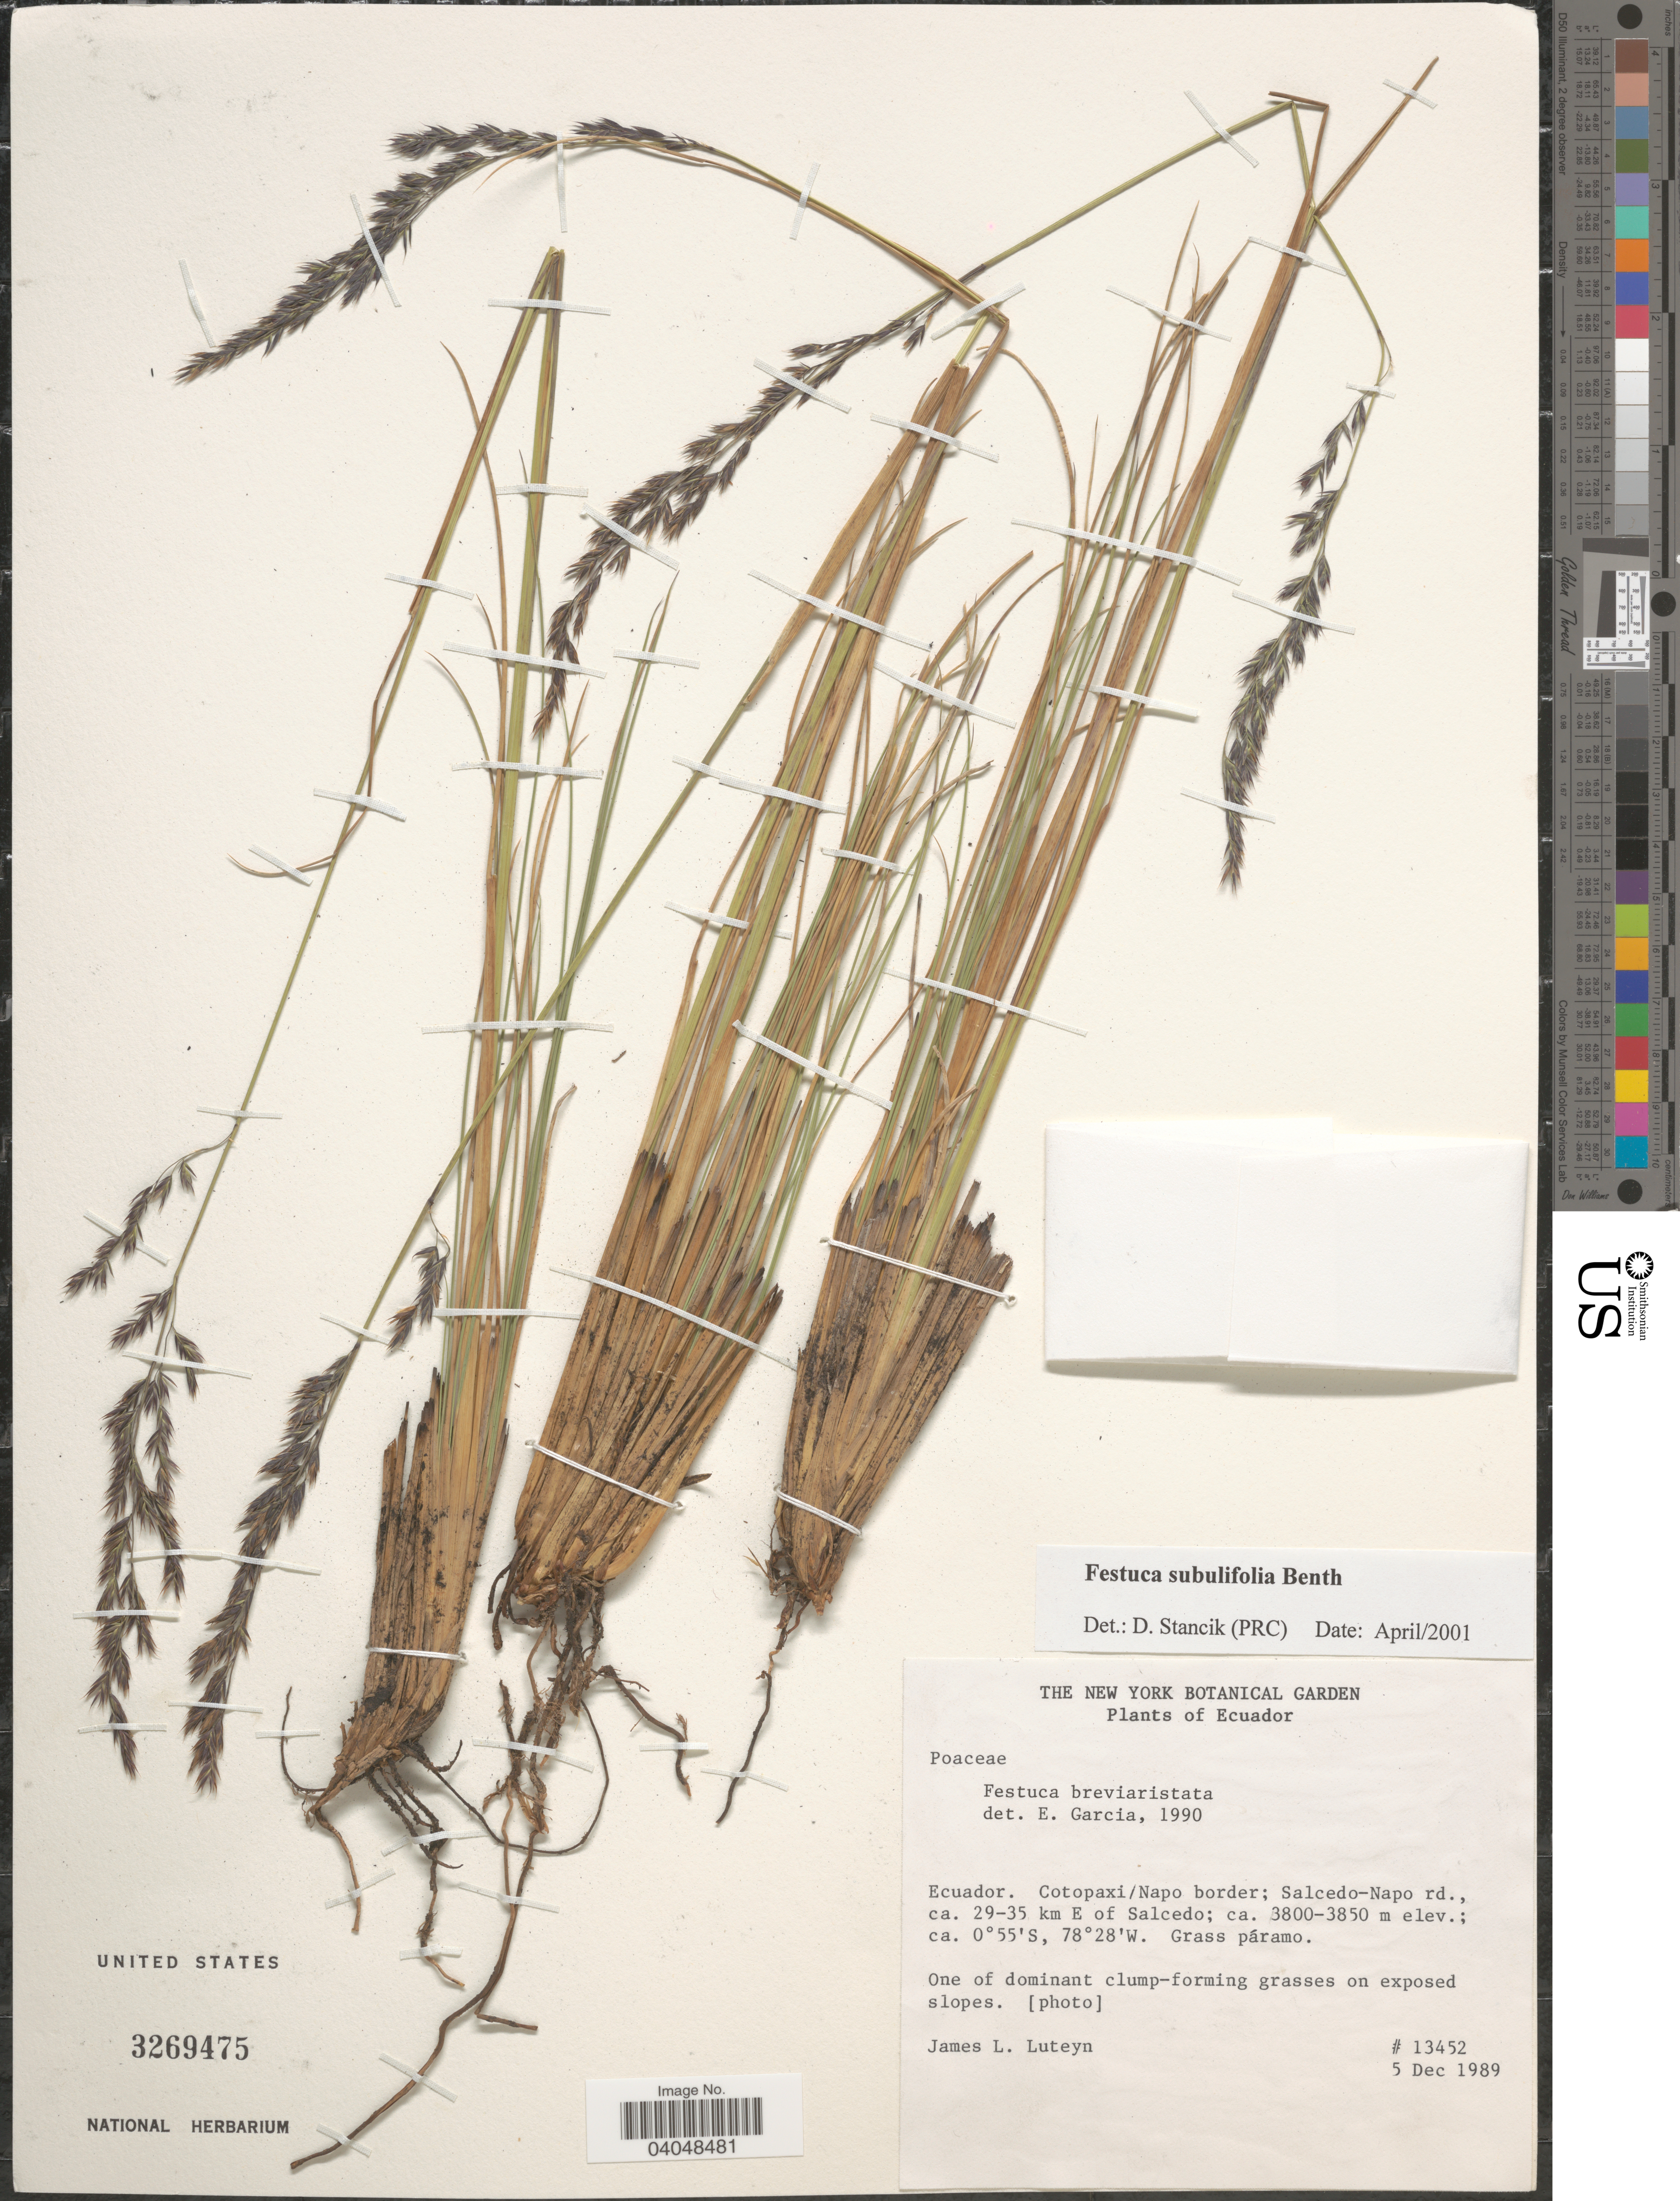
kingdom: Plantae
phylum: Tracheophyta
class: Liliopsida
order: Poales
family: Poaceae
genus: Festuca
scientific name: Festuca subulifolia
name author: Benth.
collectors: J. L. Luteyn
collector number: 13452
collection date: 1989-12-05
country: Ecuador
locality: Cotopaxi/Napo border; Salcedo-Napo rd., ca. 29-35 km E of Salcedo.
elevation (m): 3800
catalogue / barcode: US 3269475